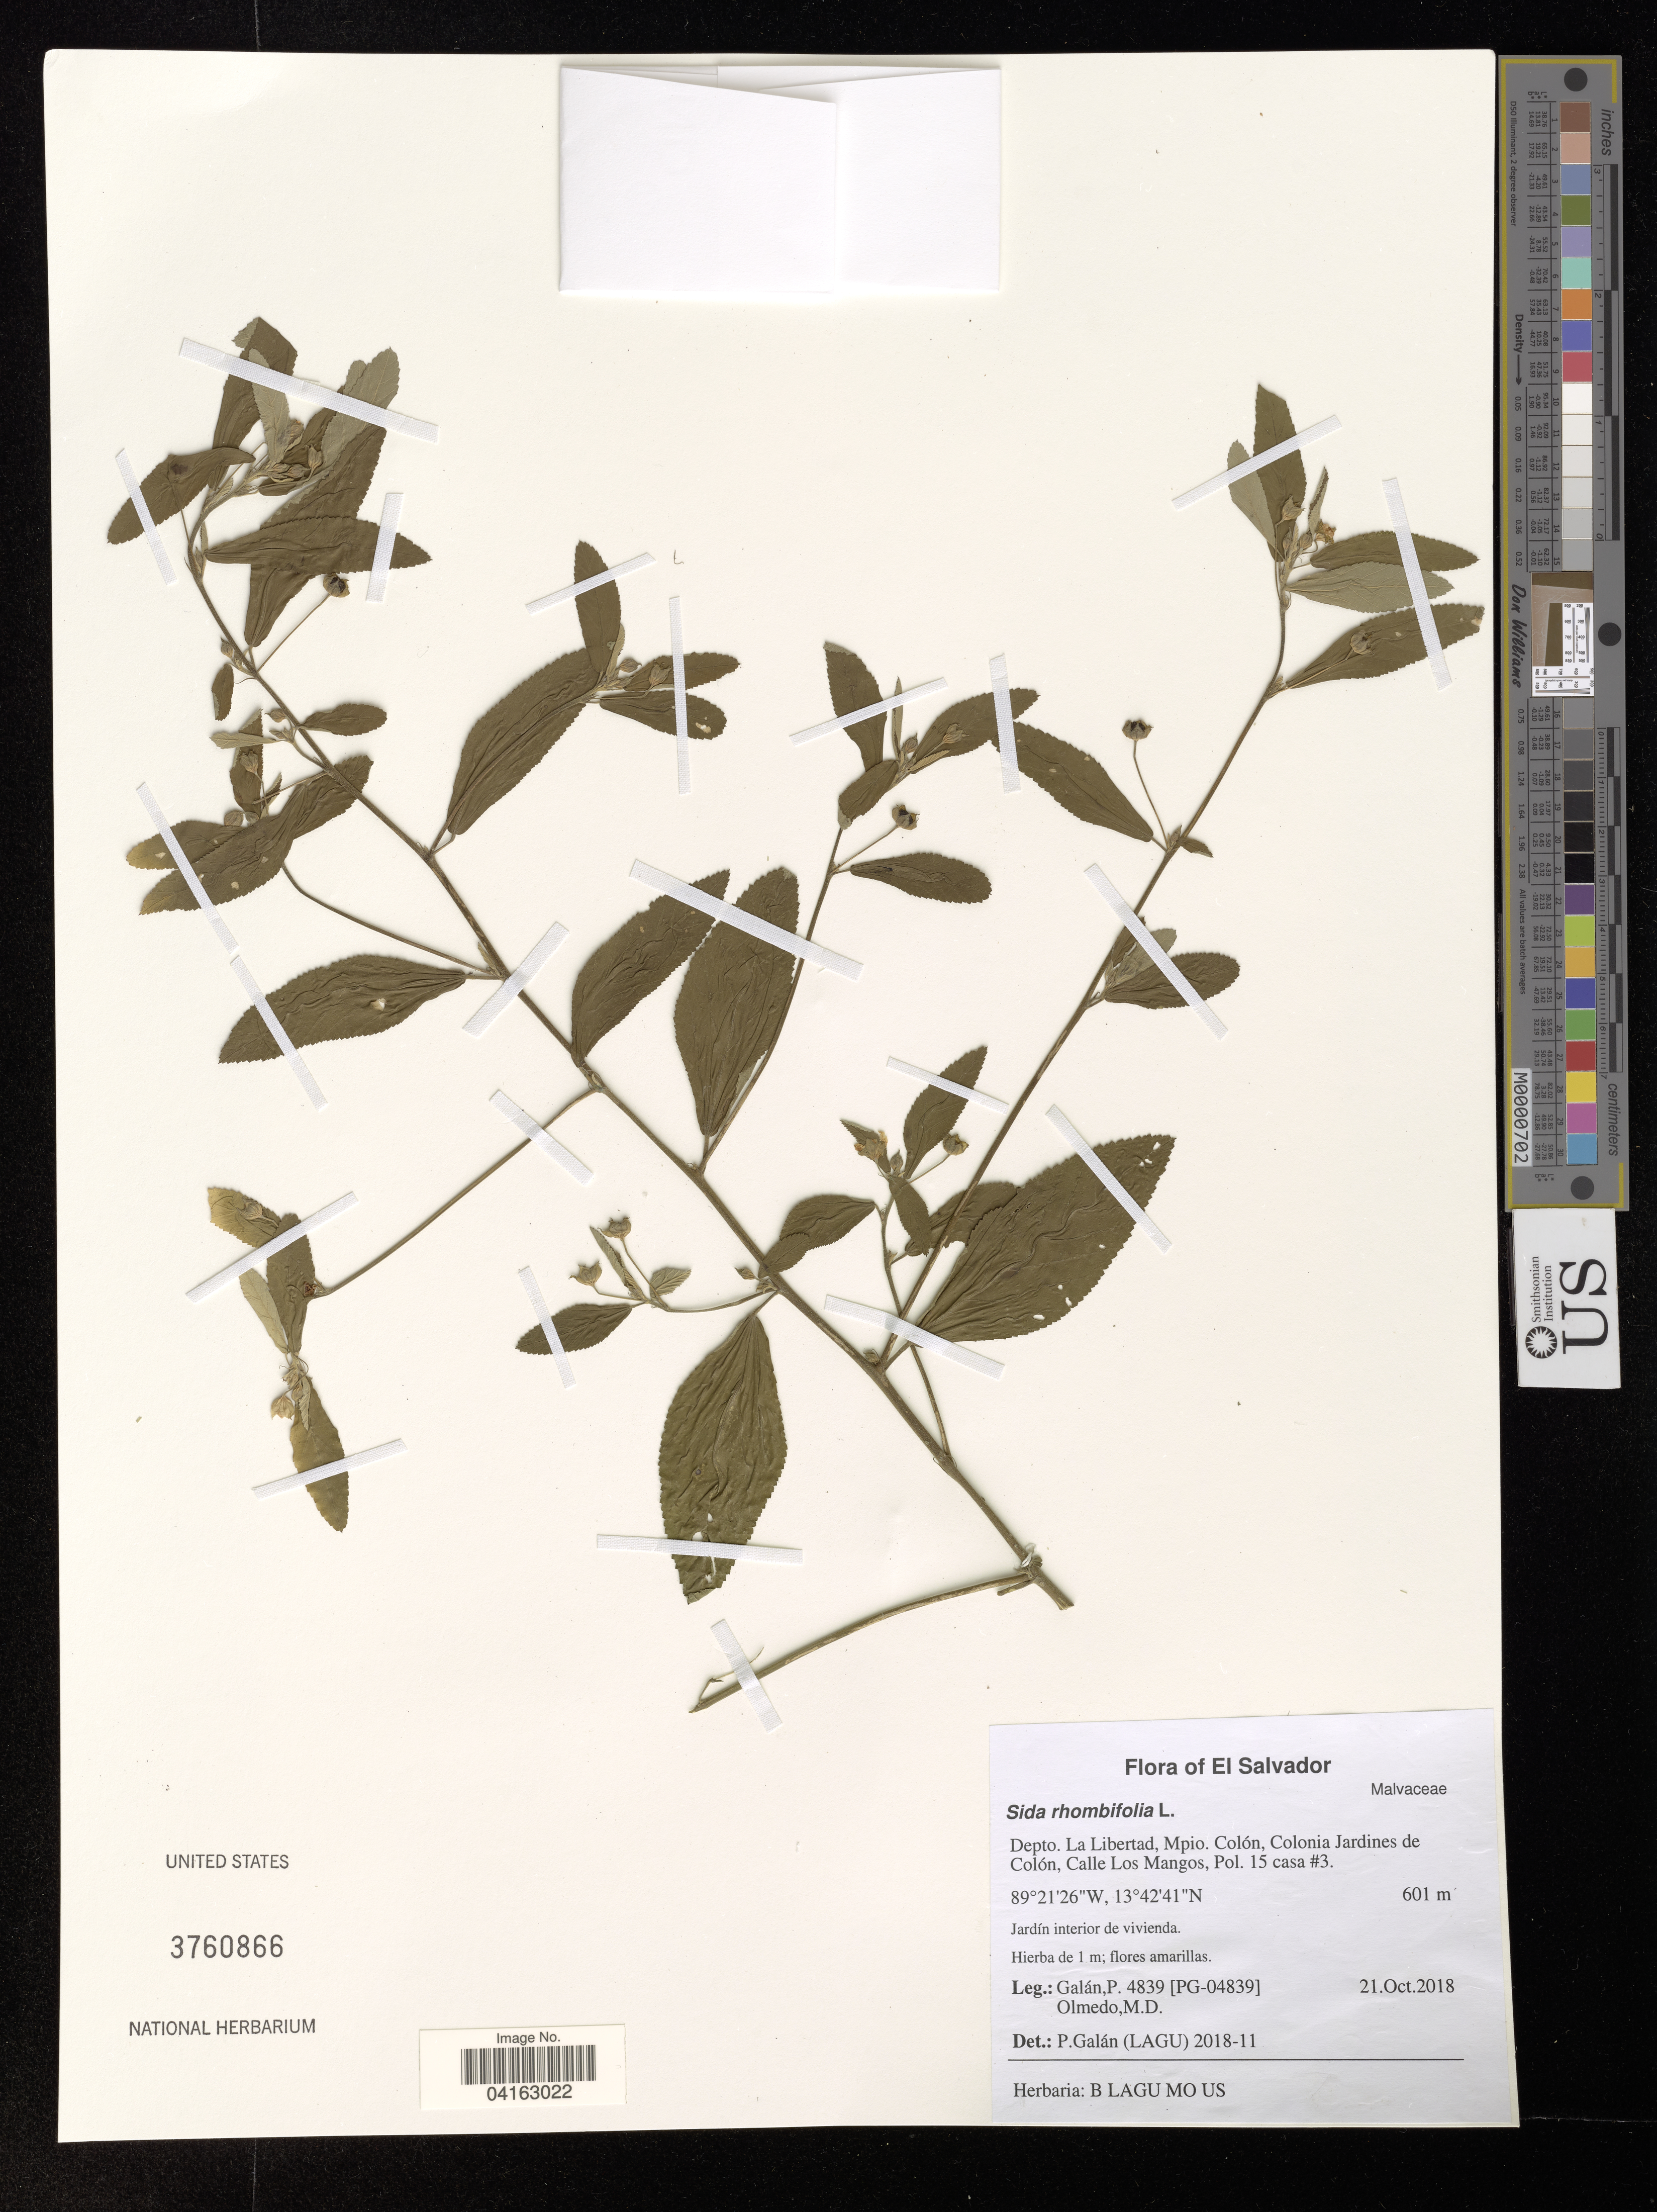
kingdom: Plantae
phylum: Tracheophyta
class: Magnoliopsida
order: Malvales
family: Malvaceae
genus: Sida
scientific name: Sida rhombifolia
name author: L.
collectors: P. Galan & M. Olmedo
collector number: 4839 / [PG-04839]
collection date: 2018-10-21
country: El Salvador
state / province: La Libertad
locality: Depto. La Libertad, Mpio. Colón, Colonia Jardines de Colón, Calle Los Mangos, Pol. 15 casa #3.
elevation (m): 601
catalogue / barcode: US 3760866